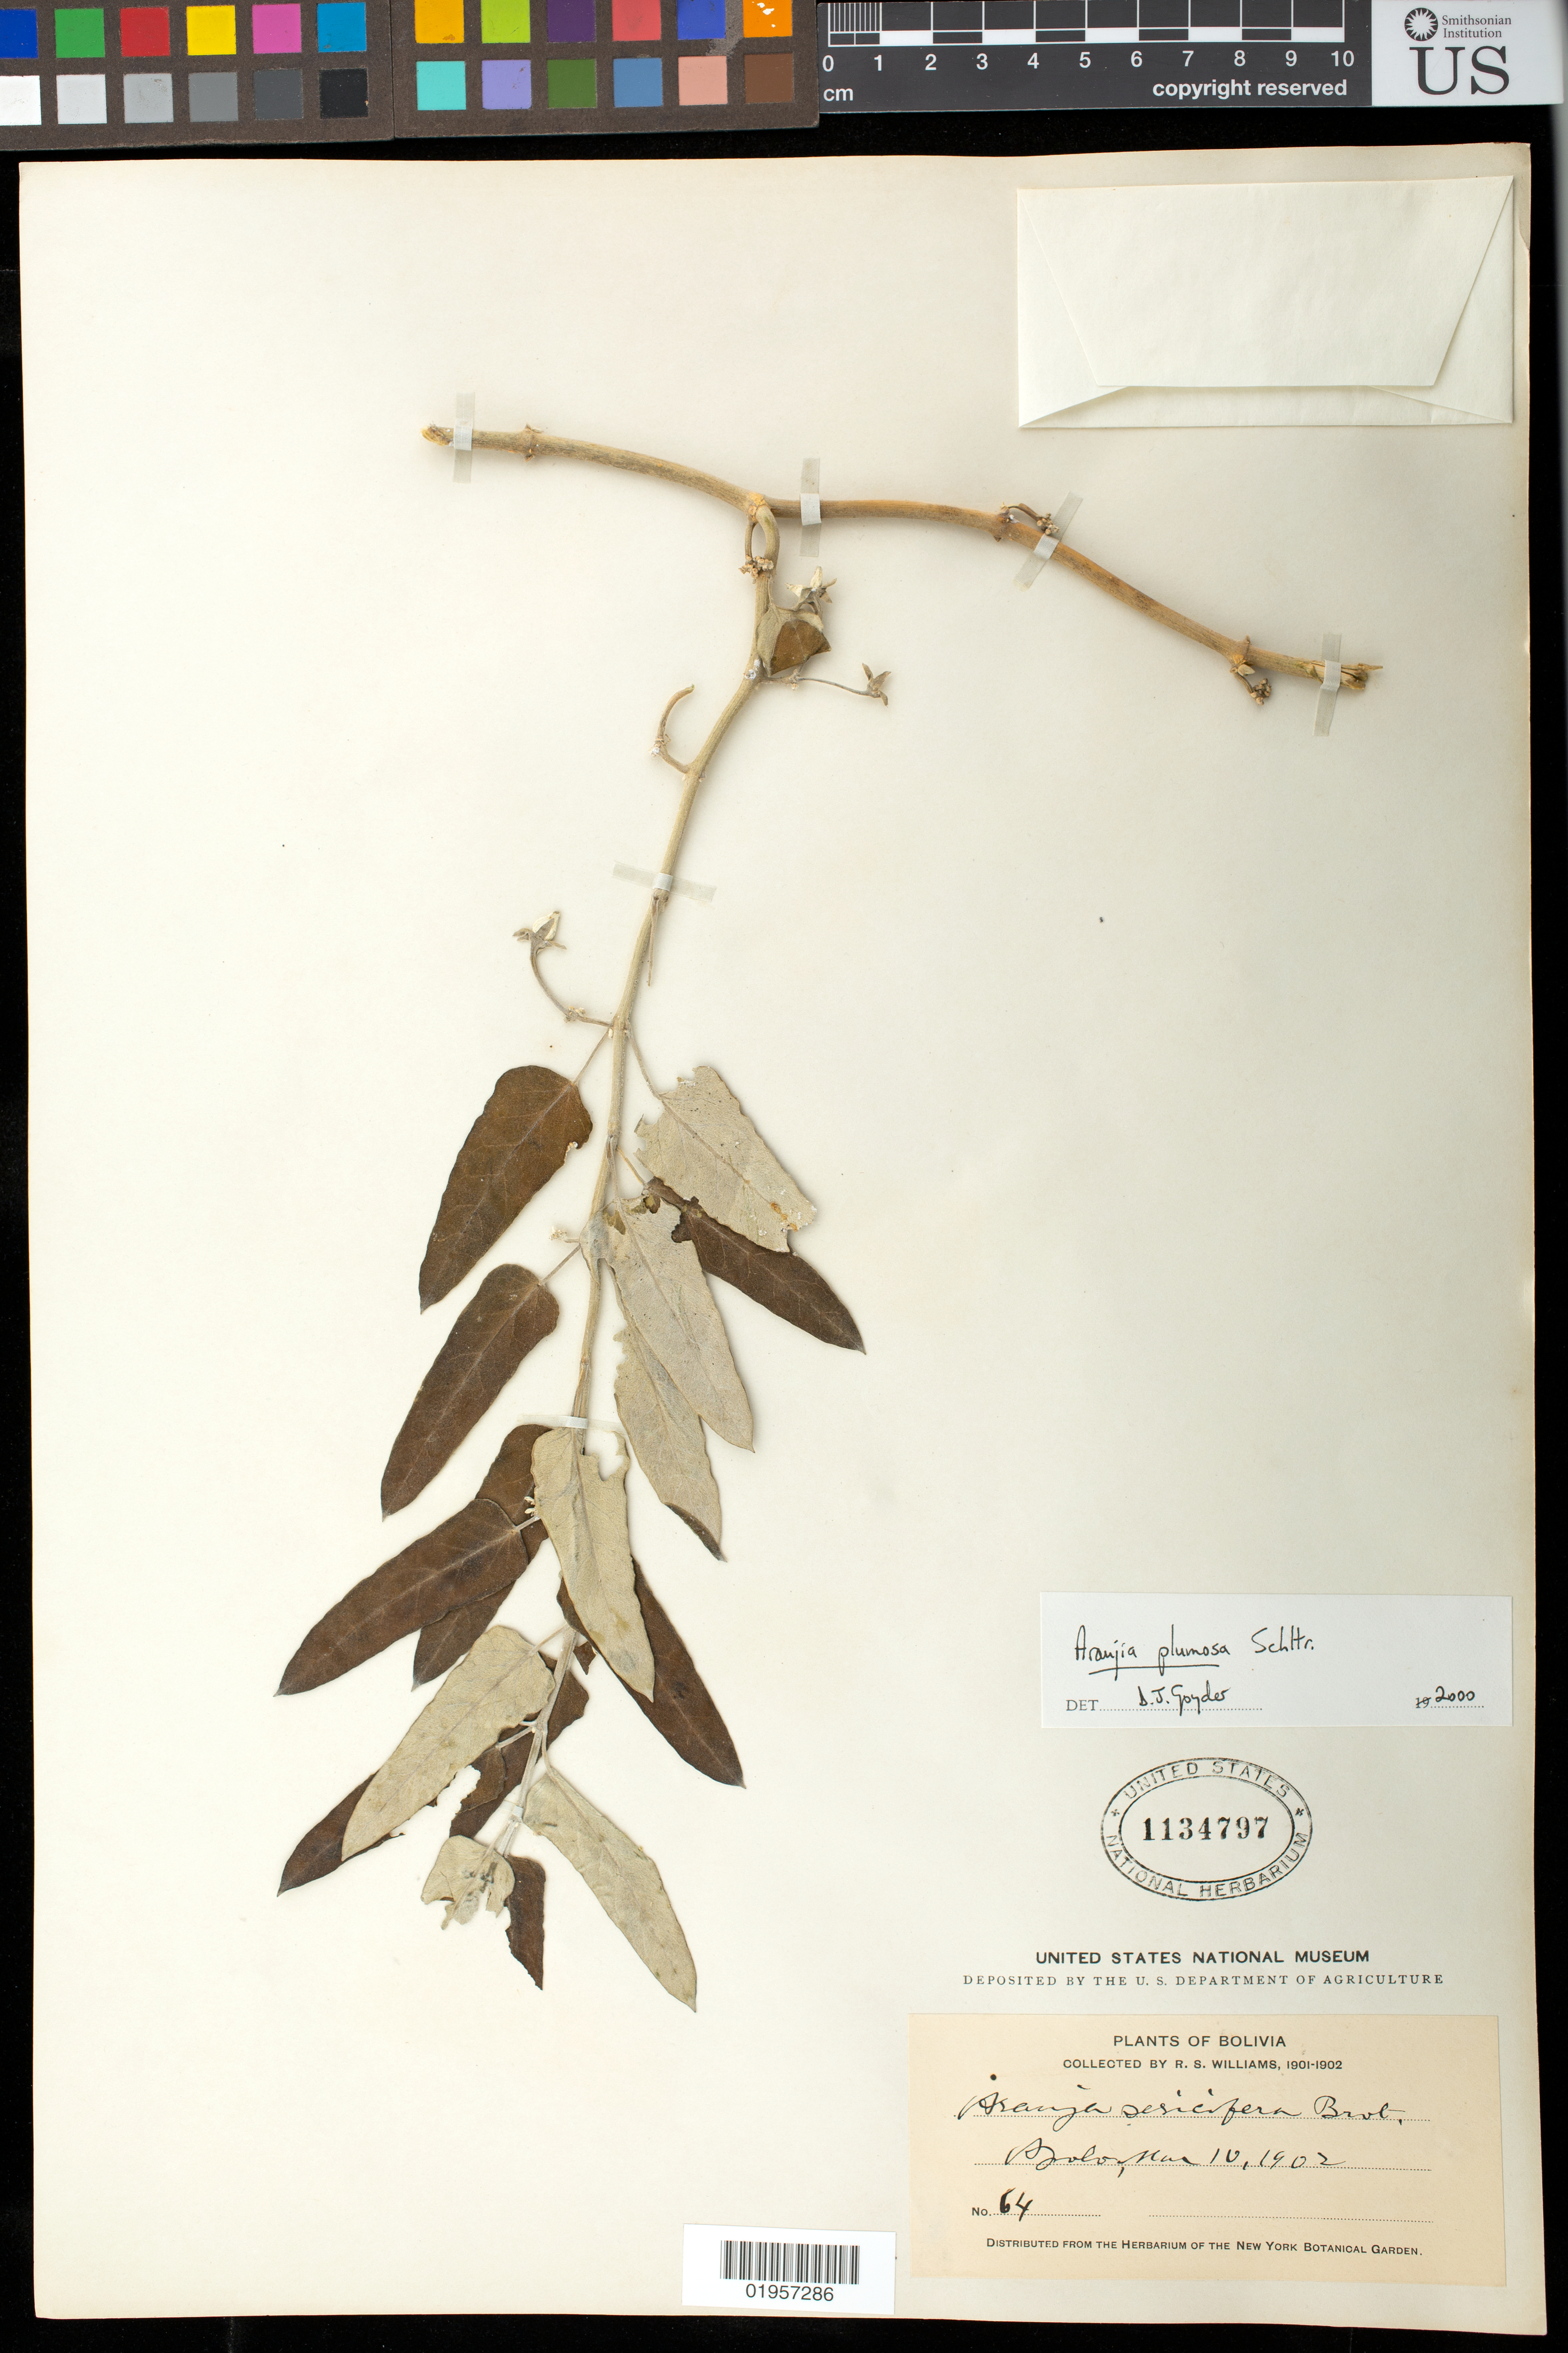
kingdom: Plantae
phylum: Tracheophyta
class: Magnoliopsida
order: Gentianales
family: Apocynaceae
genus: Araujia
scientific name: Araujia plumosa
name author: Schltr.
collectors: R. S. Williams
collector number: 64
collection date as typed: Mar. 10, 1902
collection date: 1902-03-10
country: Bolivia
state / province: La Paz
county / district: Franz Tamayo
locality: Apolo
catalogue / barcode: US 1134797